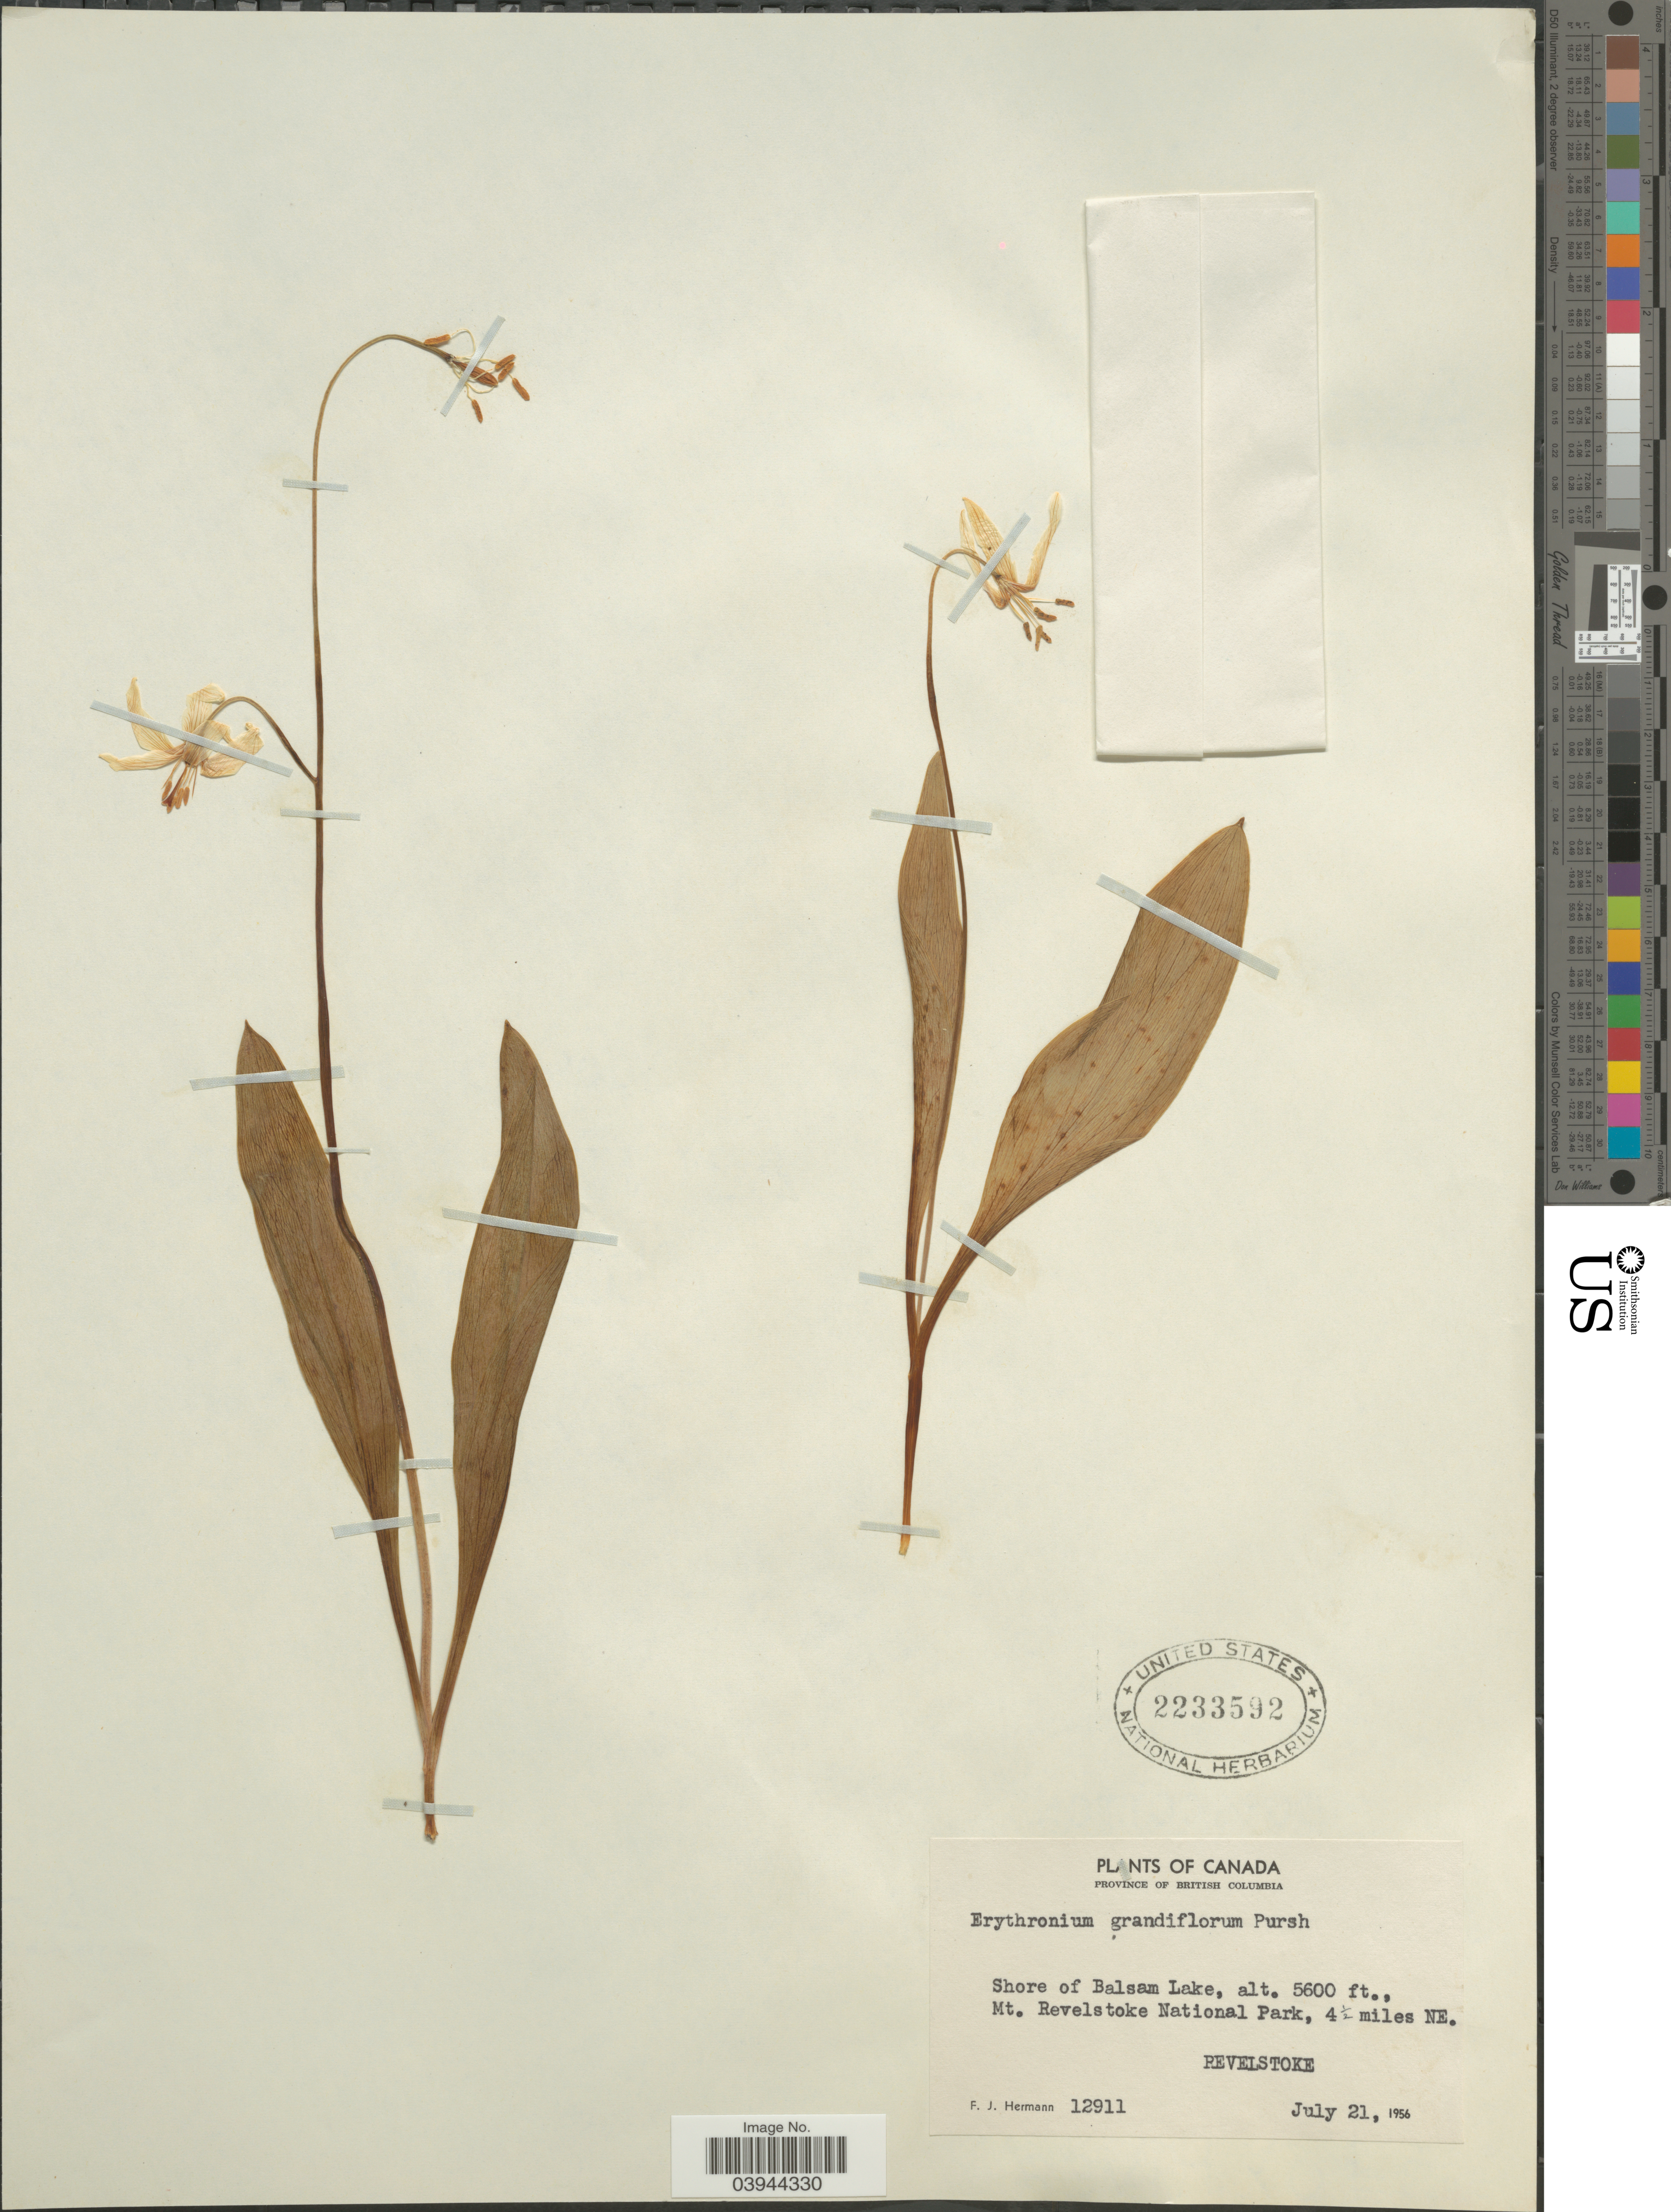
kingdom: Plantae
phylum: Tracheophyta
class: Liliopsida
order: Liliales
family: Liliaceae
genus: Erythronium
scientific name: Erythronium grandiflorum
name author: Pursh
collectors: F. J. Hermann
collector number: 12911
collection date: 1956-07-21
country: Canada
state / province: British Columbia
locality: Shore of Balsam Lake, Mt. Revelstoke National Park, 4 ½ miles NE. Revelstoke.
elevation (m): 1707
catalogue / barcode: US 2233592